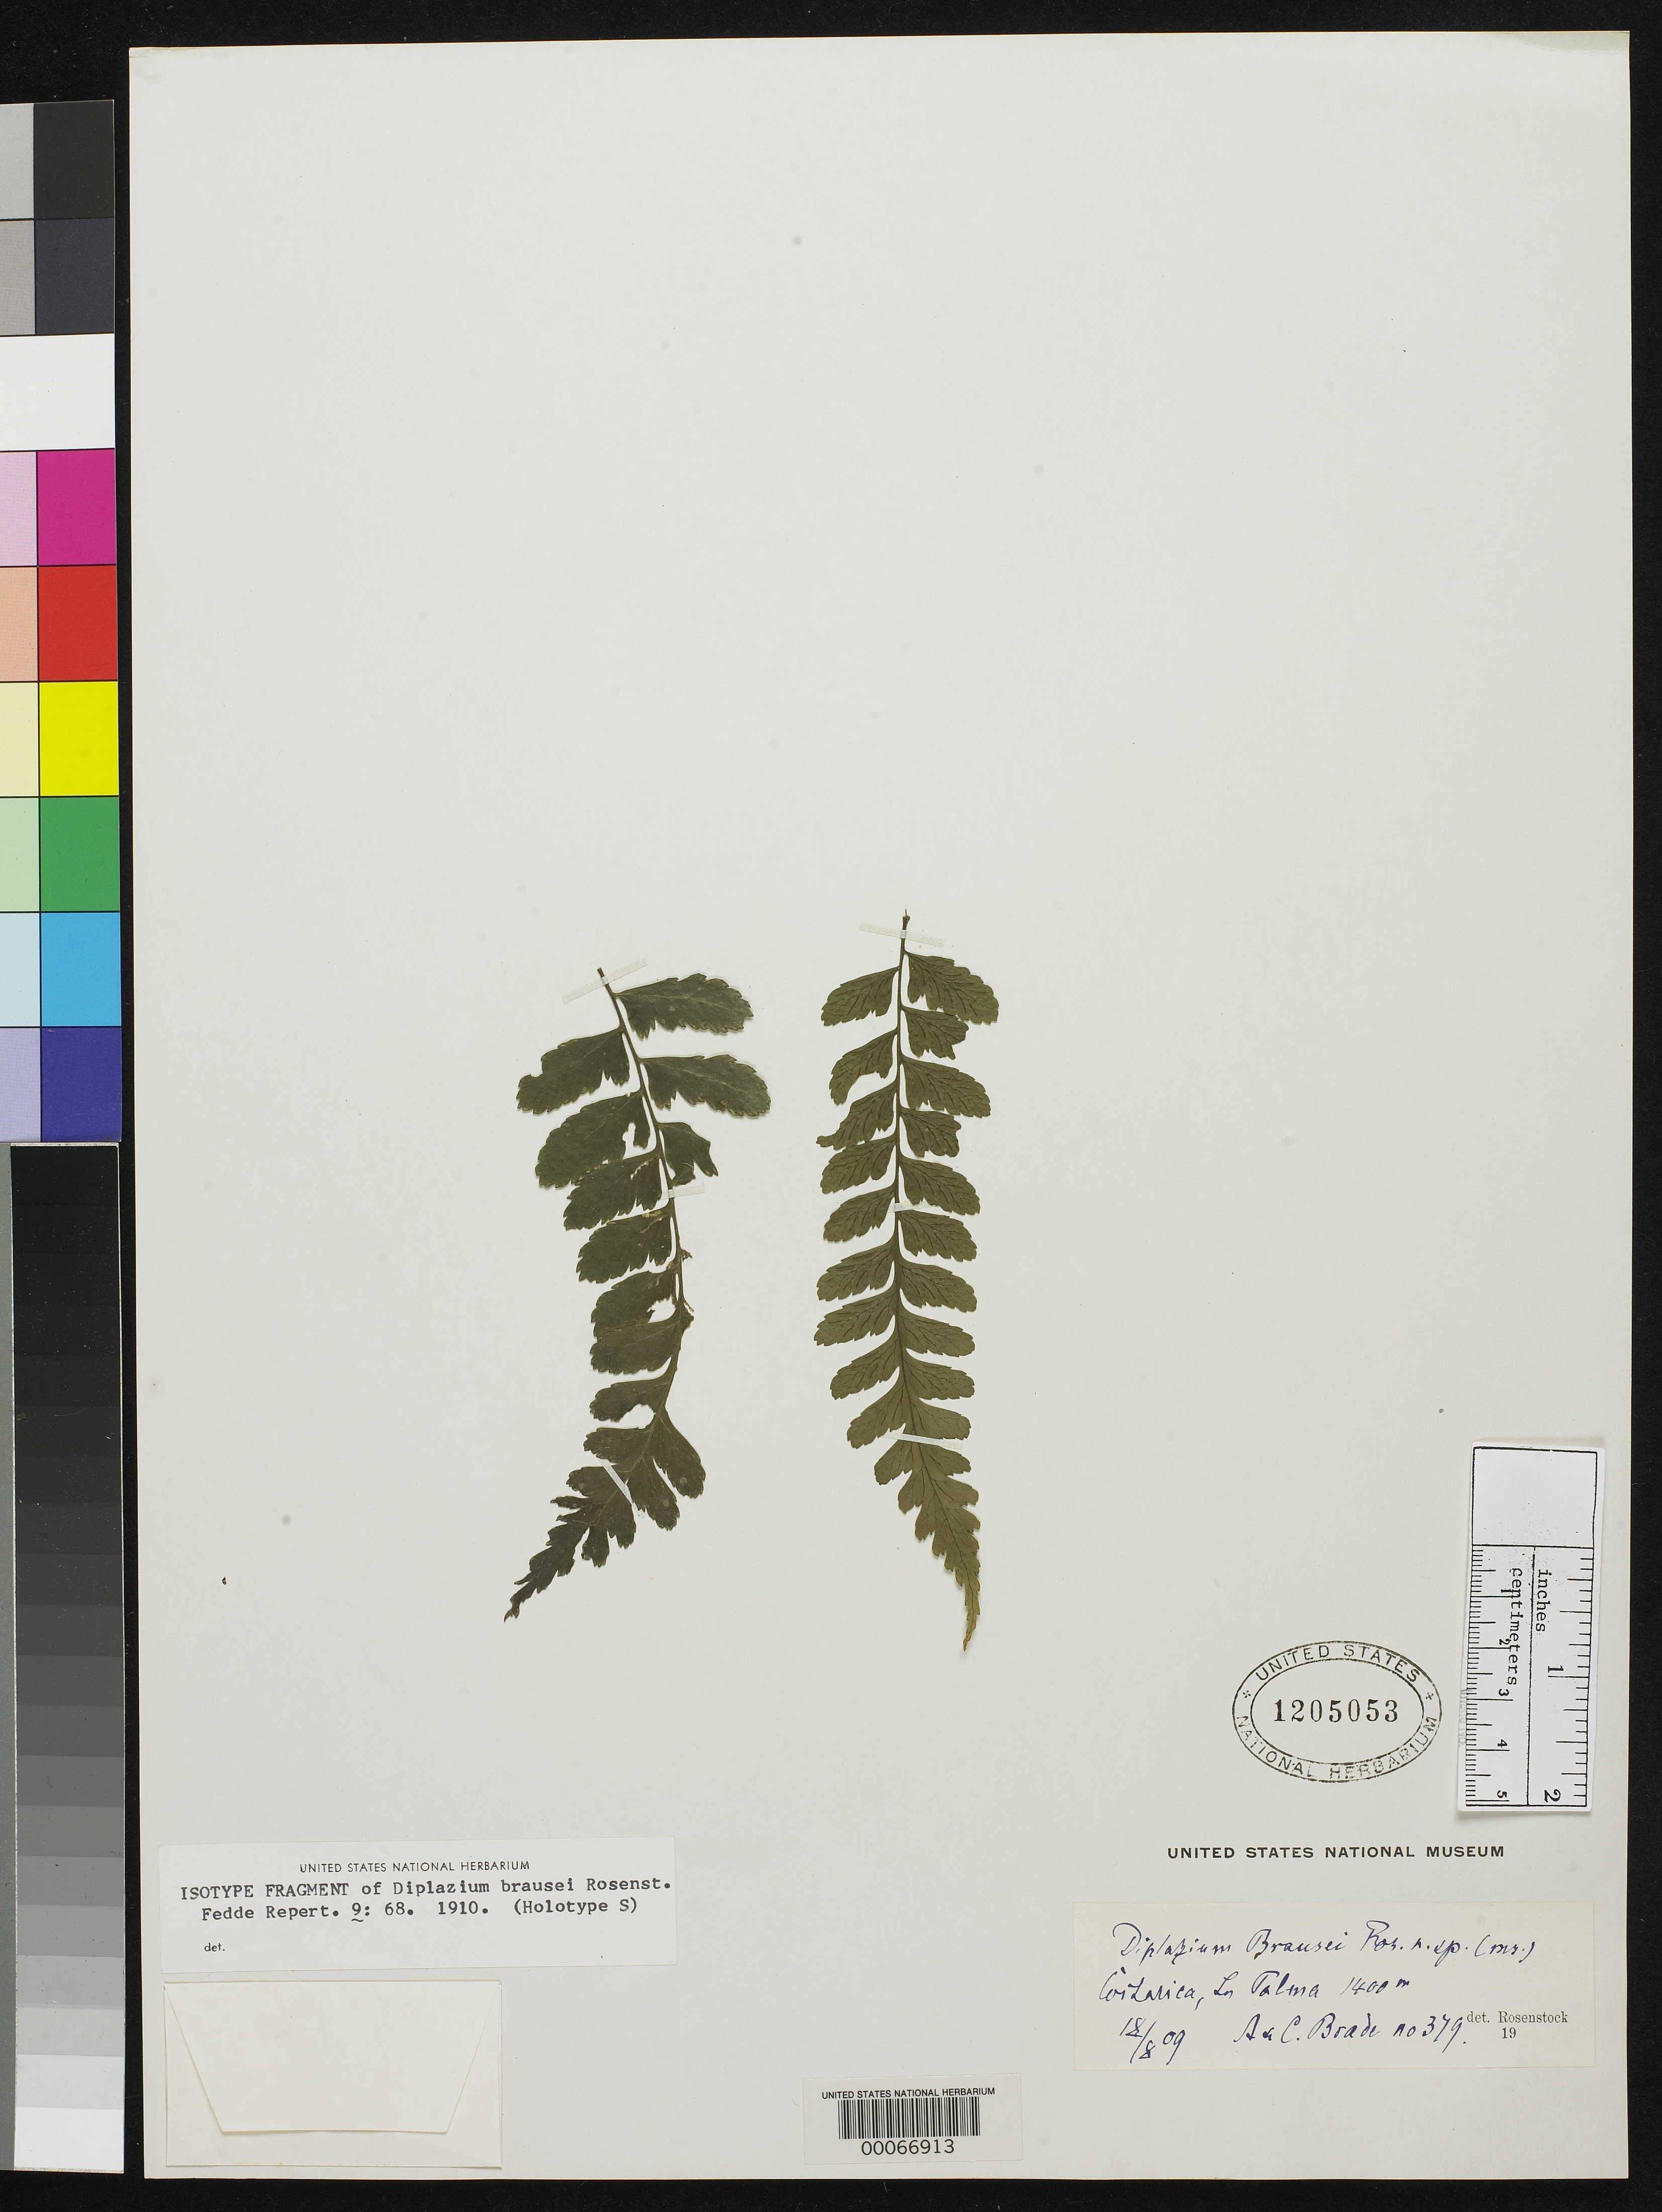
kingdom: Plantae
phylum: Tracheophyta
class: Polypodiopsida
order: Polypodiales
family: Athyriaceae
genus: Diplazium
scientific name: Diplazium brausei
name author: Rosenst.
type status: Isotype Fragment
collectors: A. C. Brade & A. Brade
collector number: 379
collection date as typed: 18 Aug 1909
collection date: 1909-08-18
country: Costa Rica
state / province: San José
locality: La Palma.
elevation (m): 1400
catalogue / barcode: US 1205053